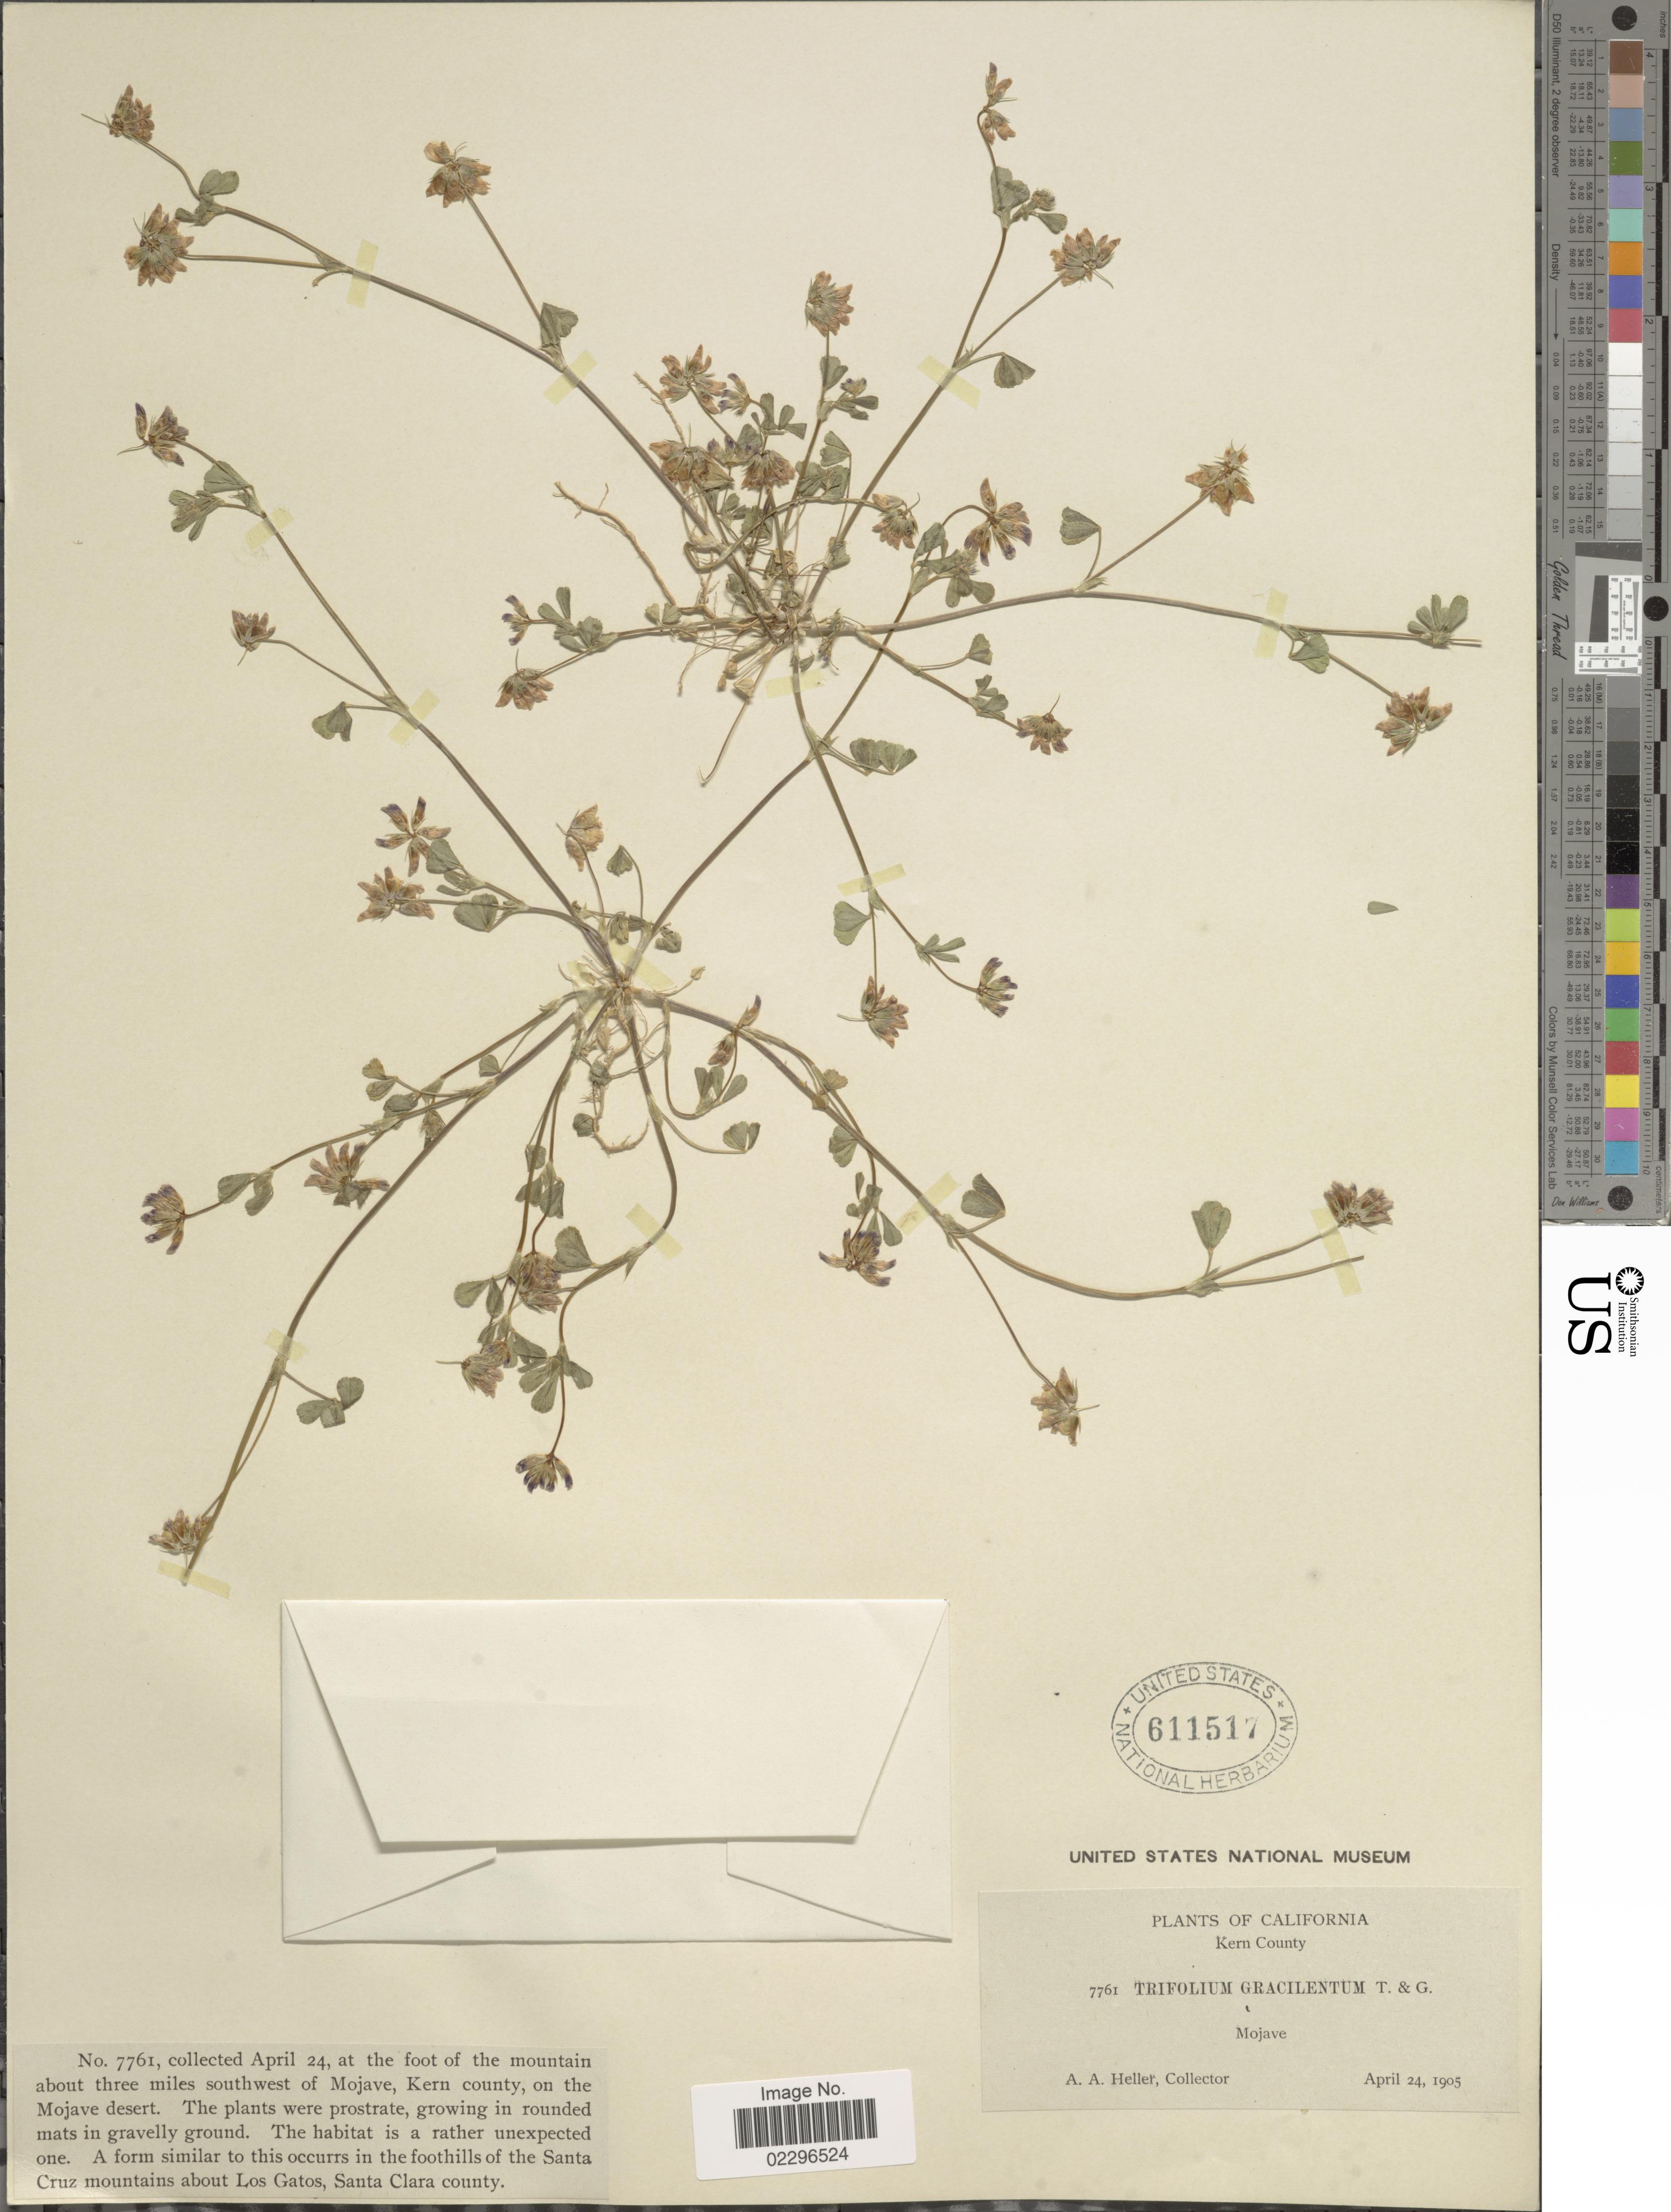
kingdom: Plantae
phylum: Tracheophyta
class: Magnoliopsida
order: Fabales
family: Fabaceae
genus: Trifolium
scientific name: Trifolium gracilentum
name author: Torr. & A. Gray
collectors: A. A. Heller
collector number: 7761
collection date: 1905-04-24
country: United States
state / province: California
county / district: Kern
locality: Kern County, Mojave, At the foot of the mountain about trhee miles southwest of Mojave, Kern County, on the Mojave Desert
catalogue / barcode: US 611517